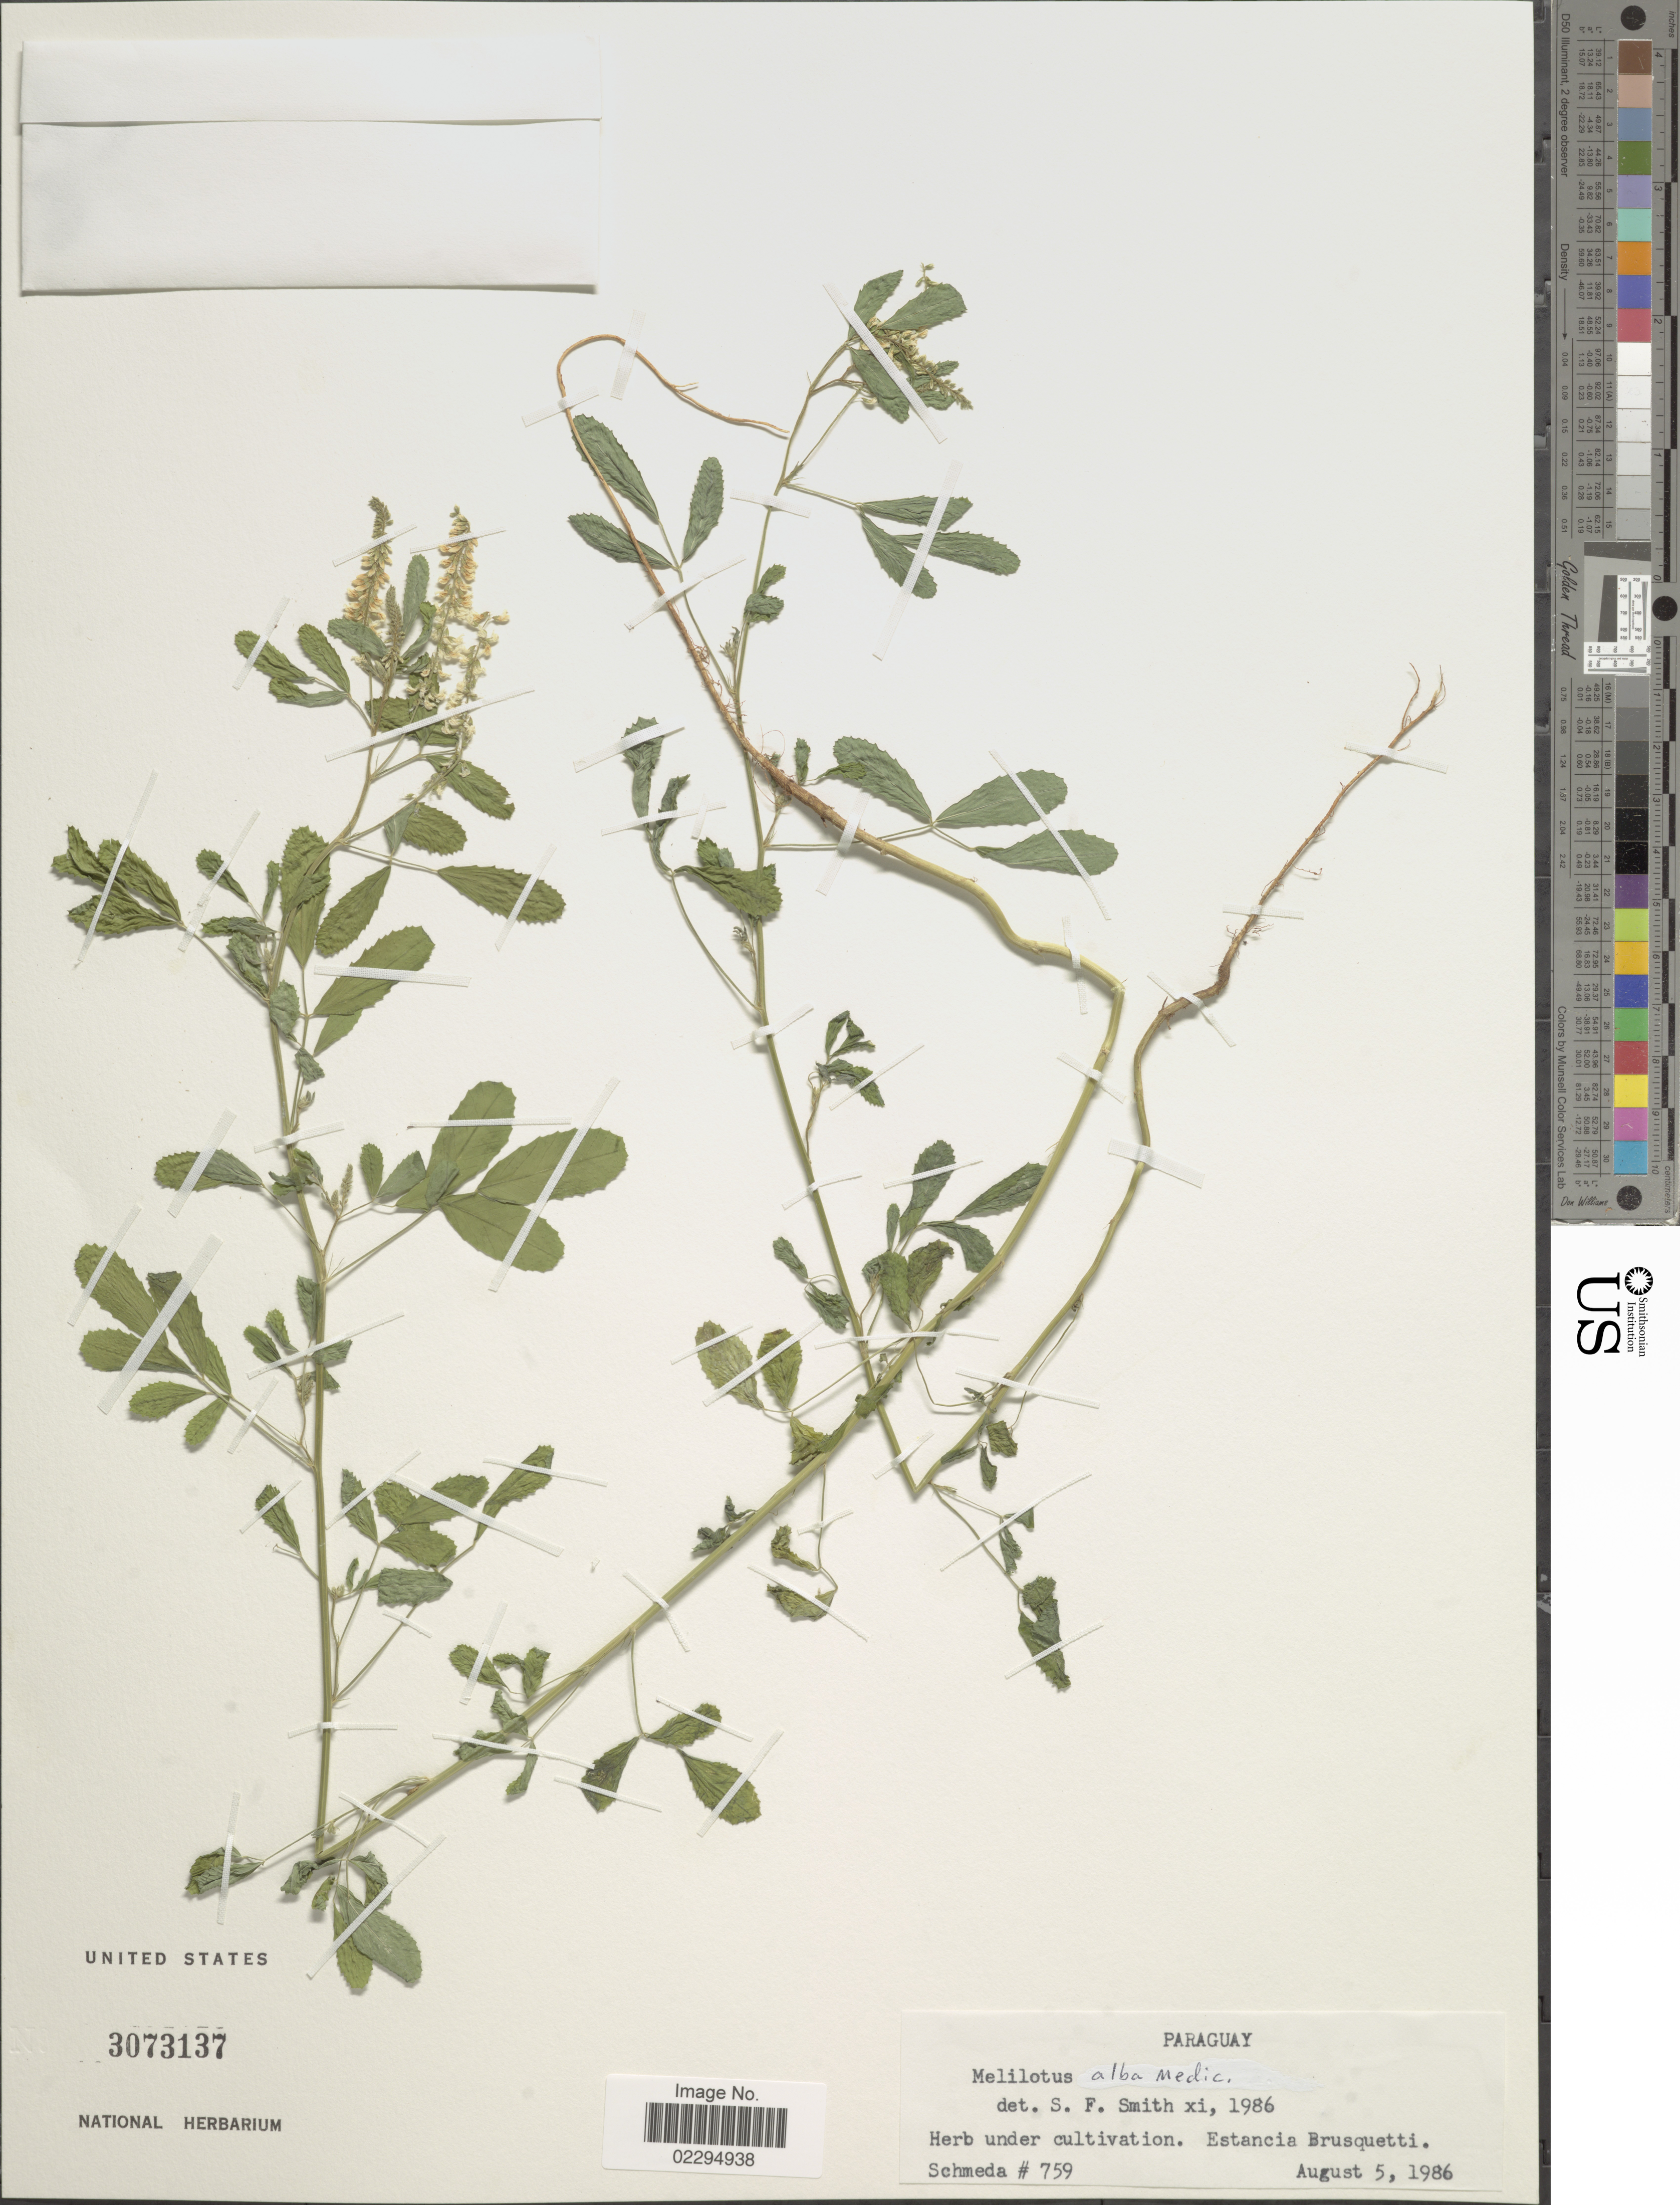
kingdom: Plantae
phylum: Tracheophyta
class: Magnoliopsida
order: Fabales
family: Fabaceae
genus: Melilotus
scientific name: Melilotus albus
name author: Medik.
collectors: Schmeda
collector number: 759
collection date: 1986-08-05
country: Paraguay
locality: Estancia Brusquetti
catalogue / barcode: US 3073137